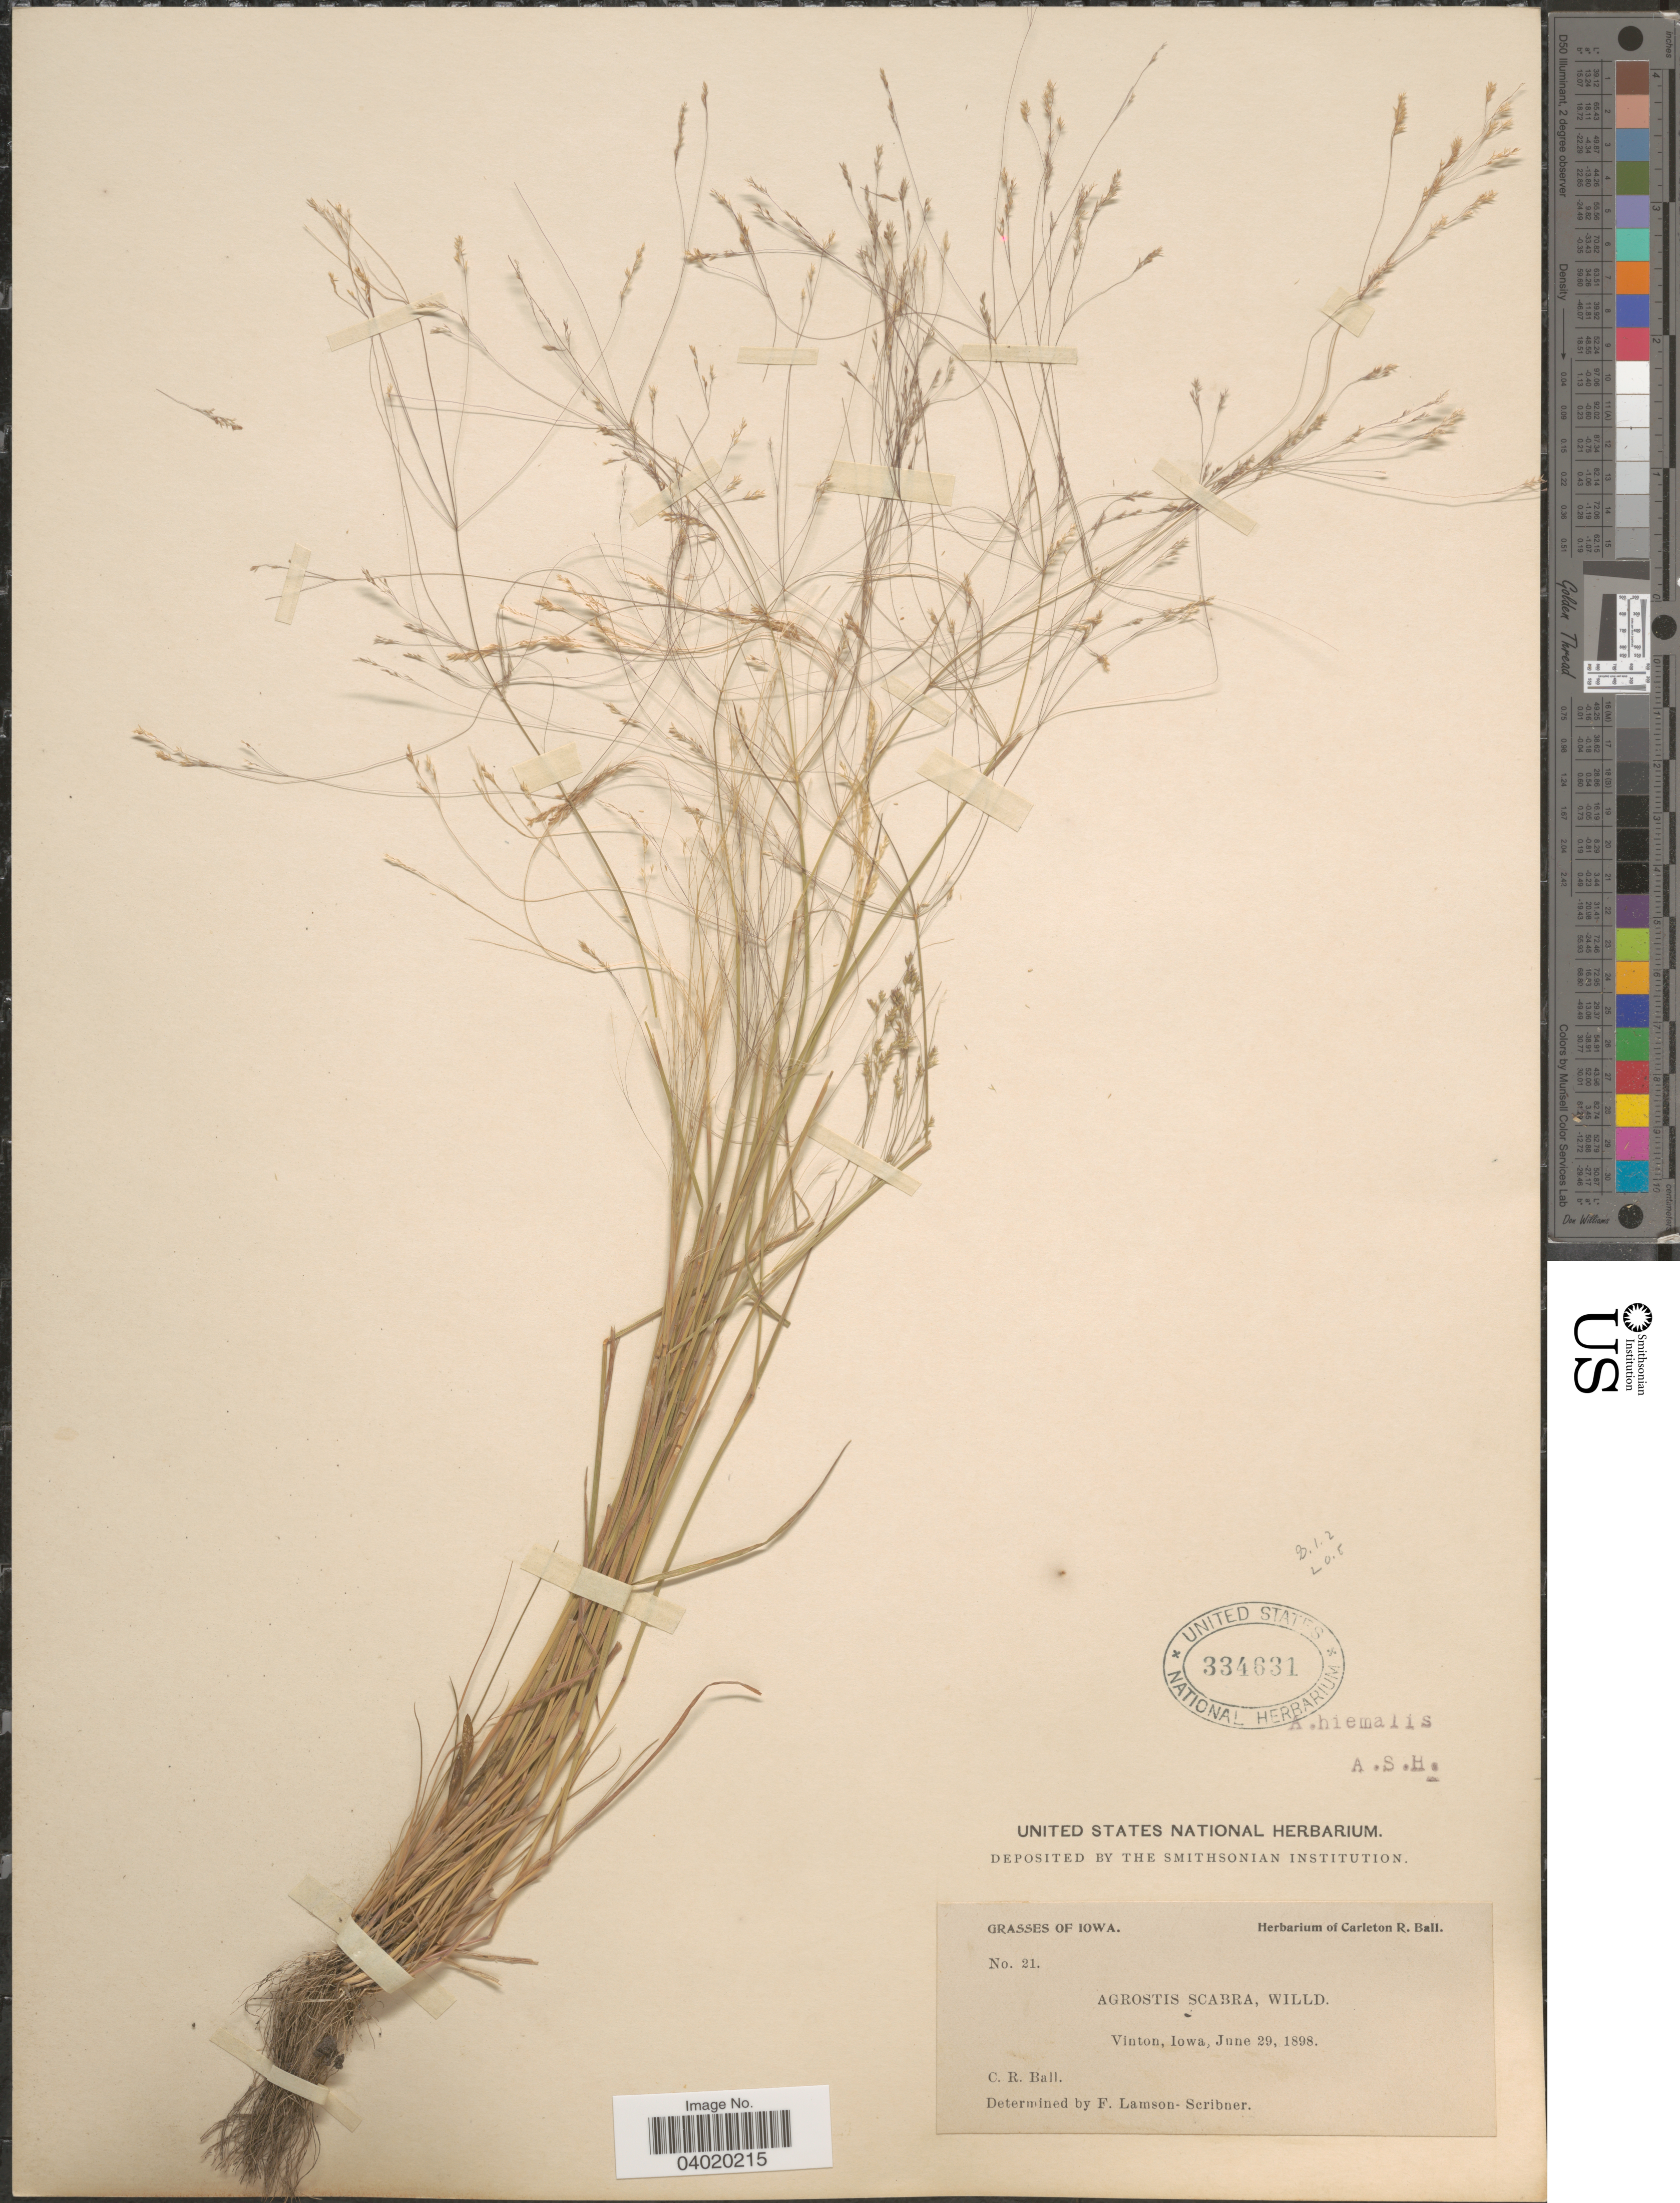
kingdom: Plantae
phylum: Tracheophyta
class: Liliopsida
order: Poales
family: Poaceae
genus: Agrostis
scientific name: Agrostis hyemalis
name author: (Walter) Britton et al.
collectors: C. R. Ball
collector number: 21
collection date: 1898-06-29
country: United States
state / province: Iowa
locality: Vinton.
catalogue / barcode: US 334631